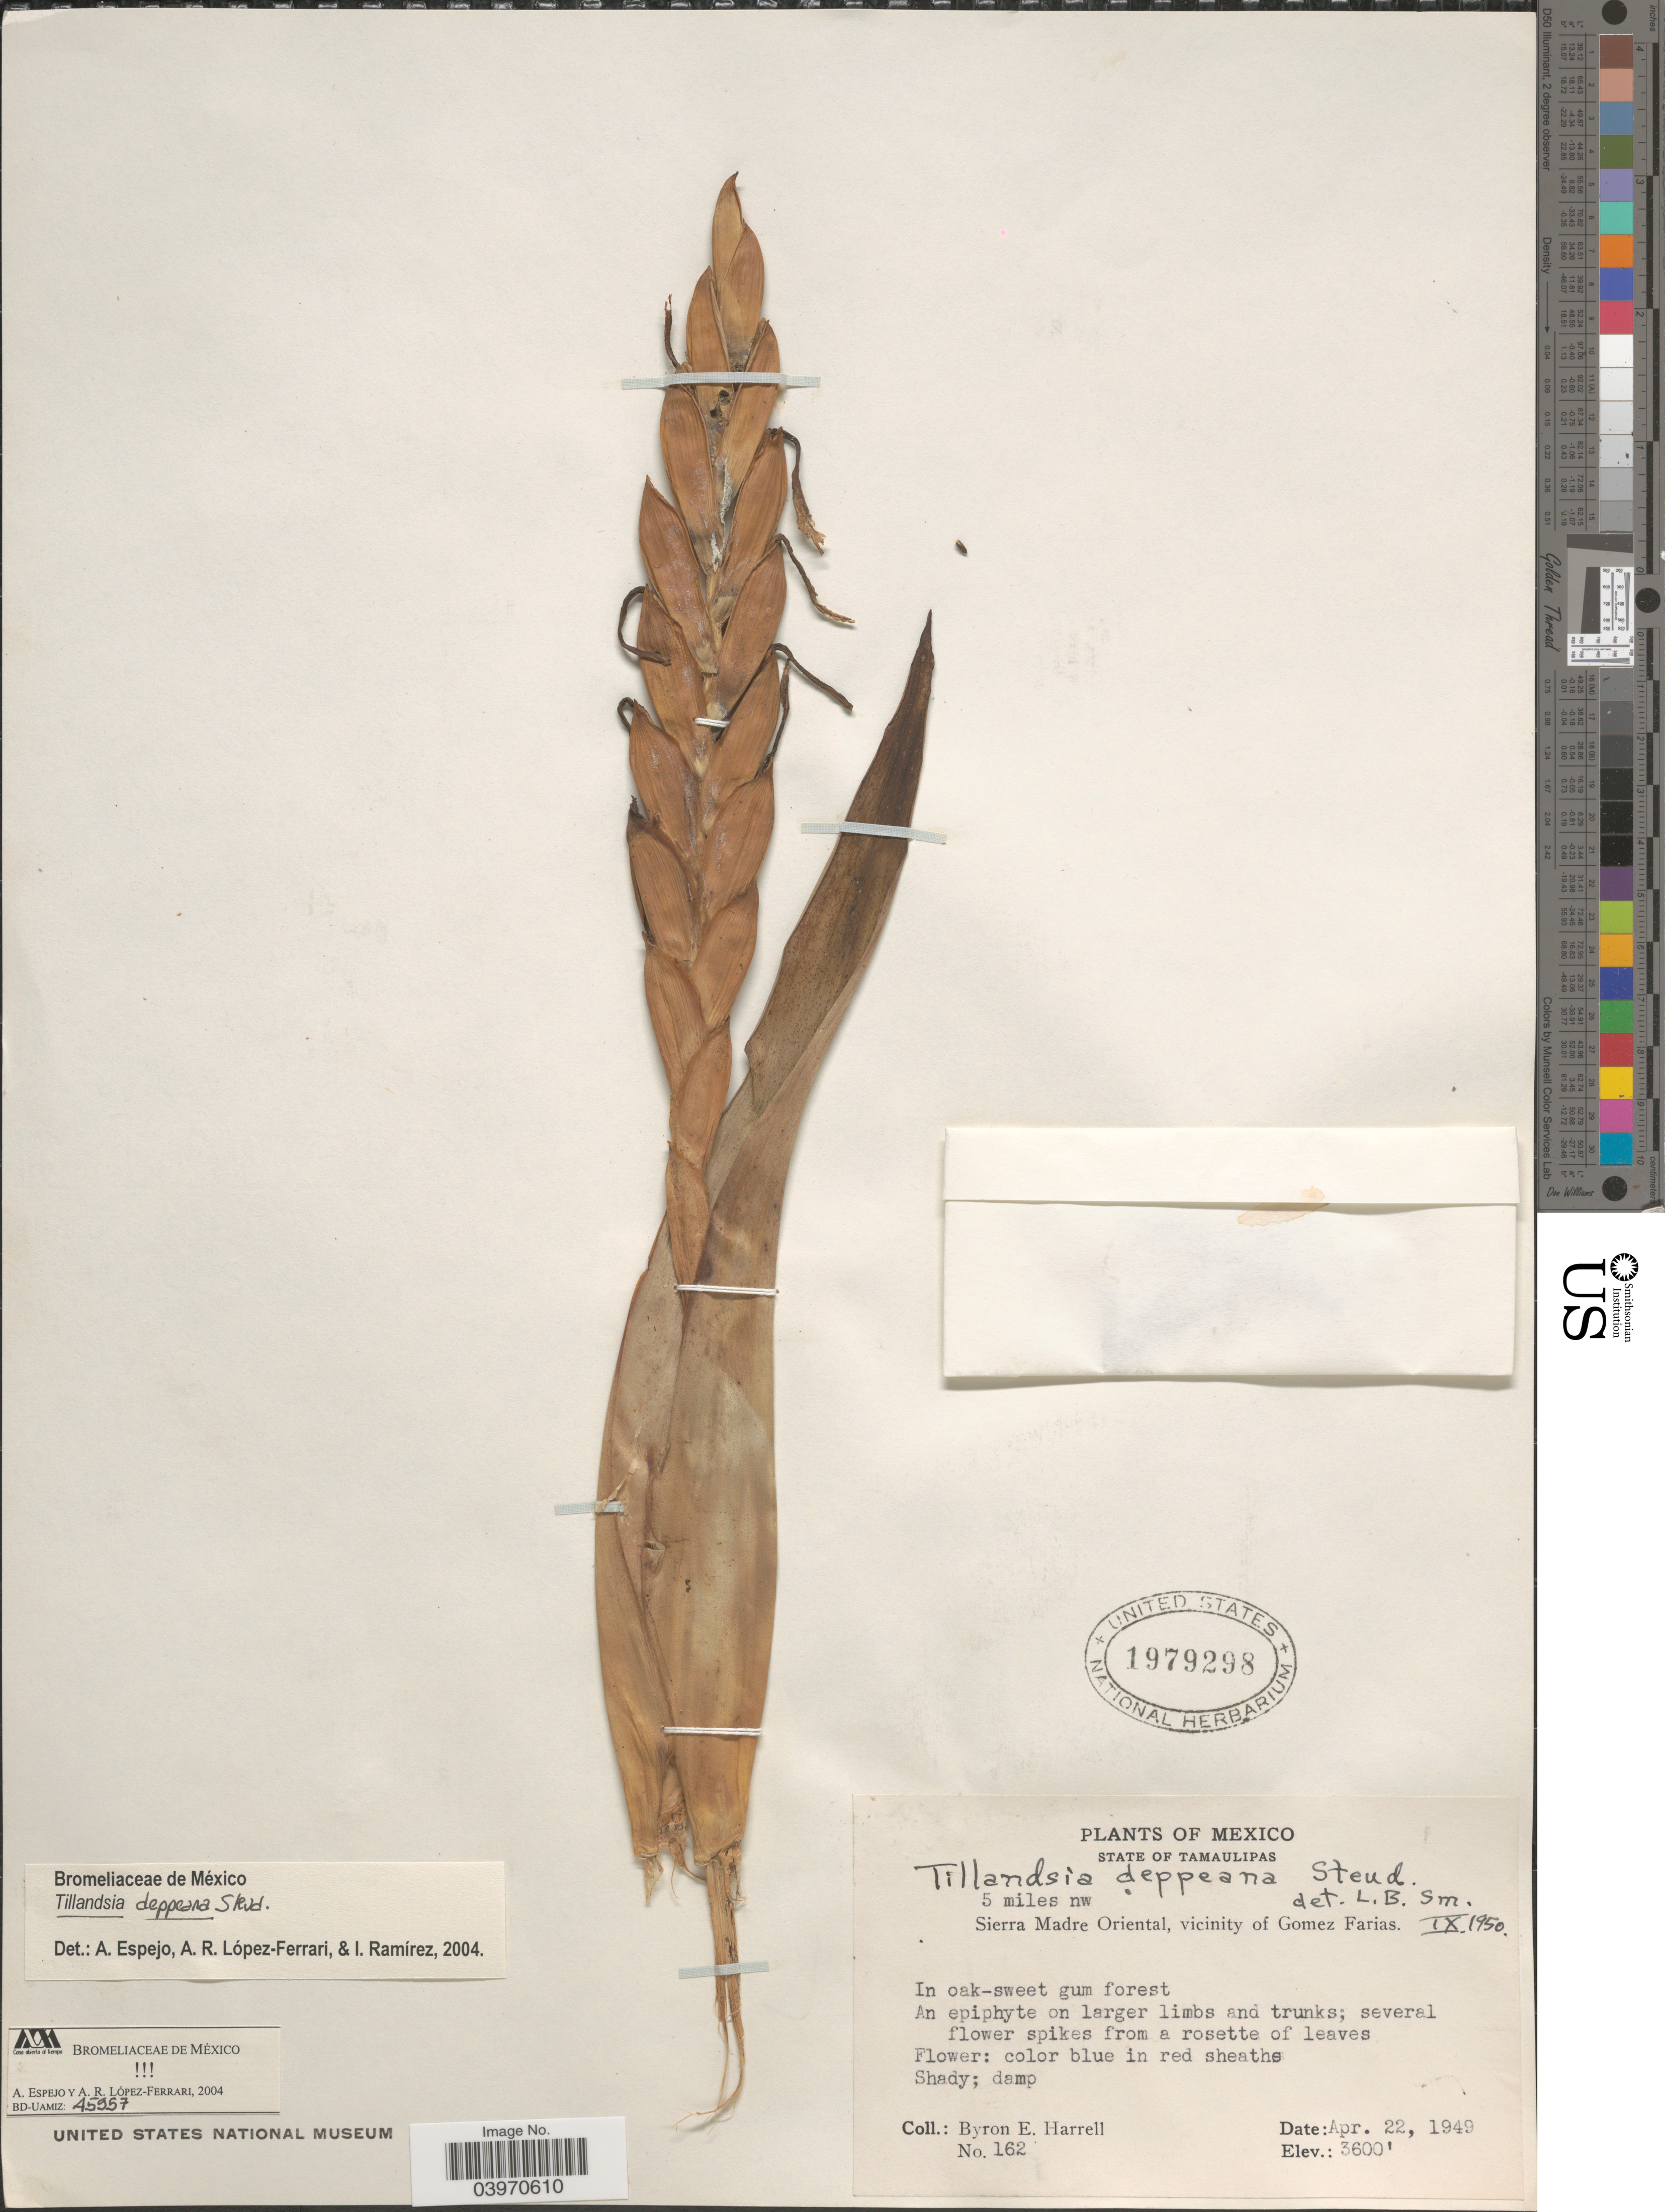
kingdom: Plantae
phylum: Tracheophyta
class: Liliopsida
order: Poales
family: Bromeliaceae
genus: Tillandsia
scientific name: Tillandsia deppeana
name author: Steud.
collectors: B. Harrell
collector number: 162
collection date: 1949-04-22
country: Mexico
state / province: Tamaulipas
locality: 5 miles nw Sierra Madre Oriental, vicinity of Gomez Farias. In oak-sweet gum forest.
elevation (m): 1097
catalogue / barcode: US 1979298